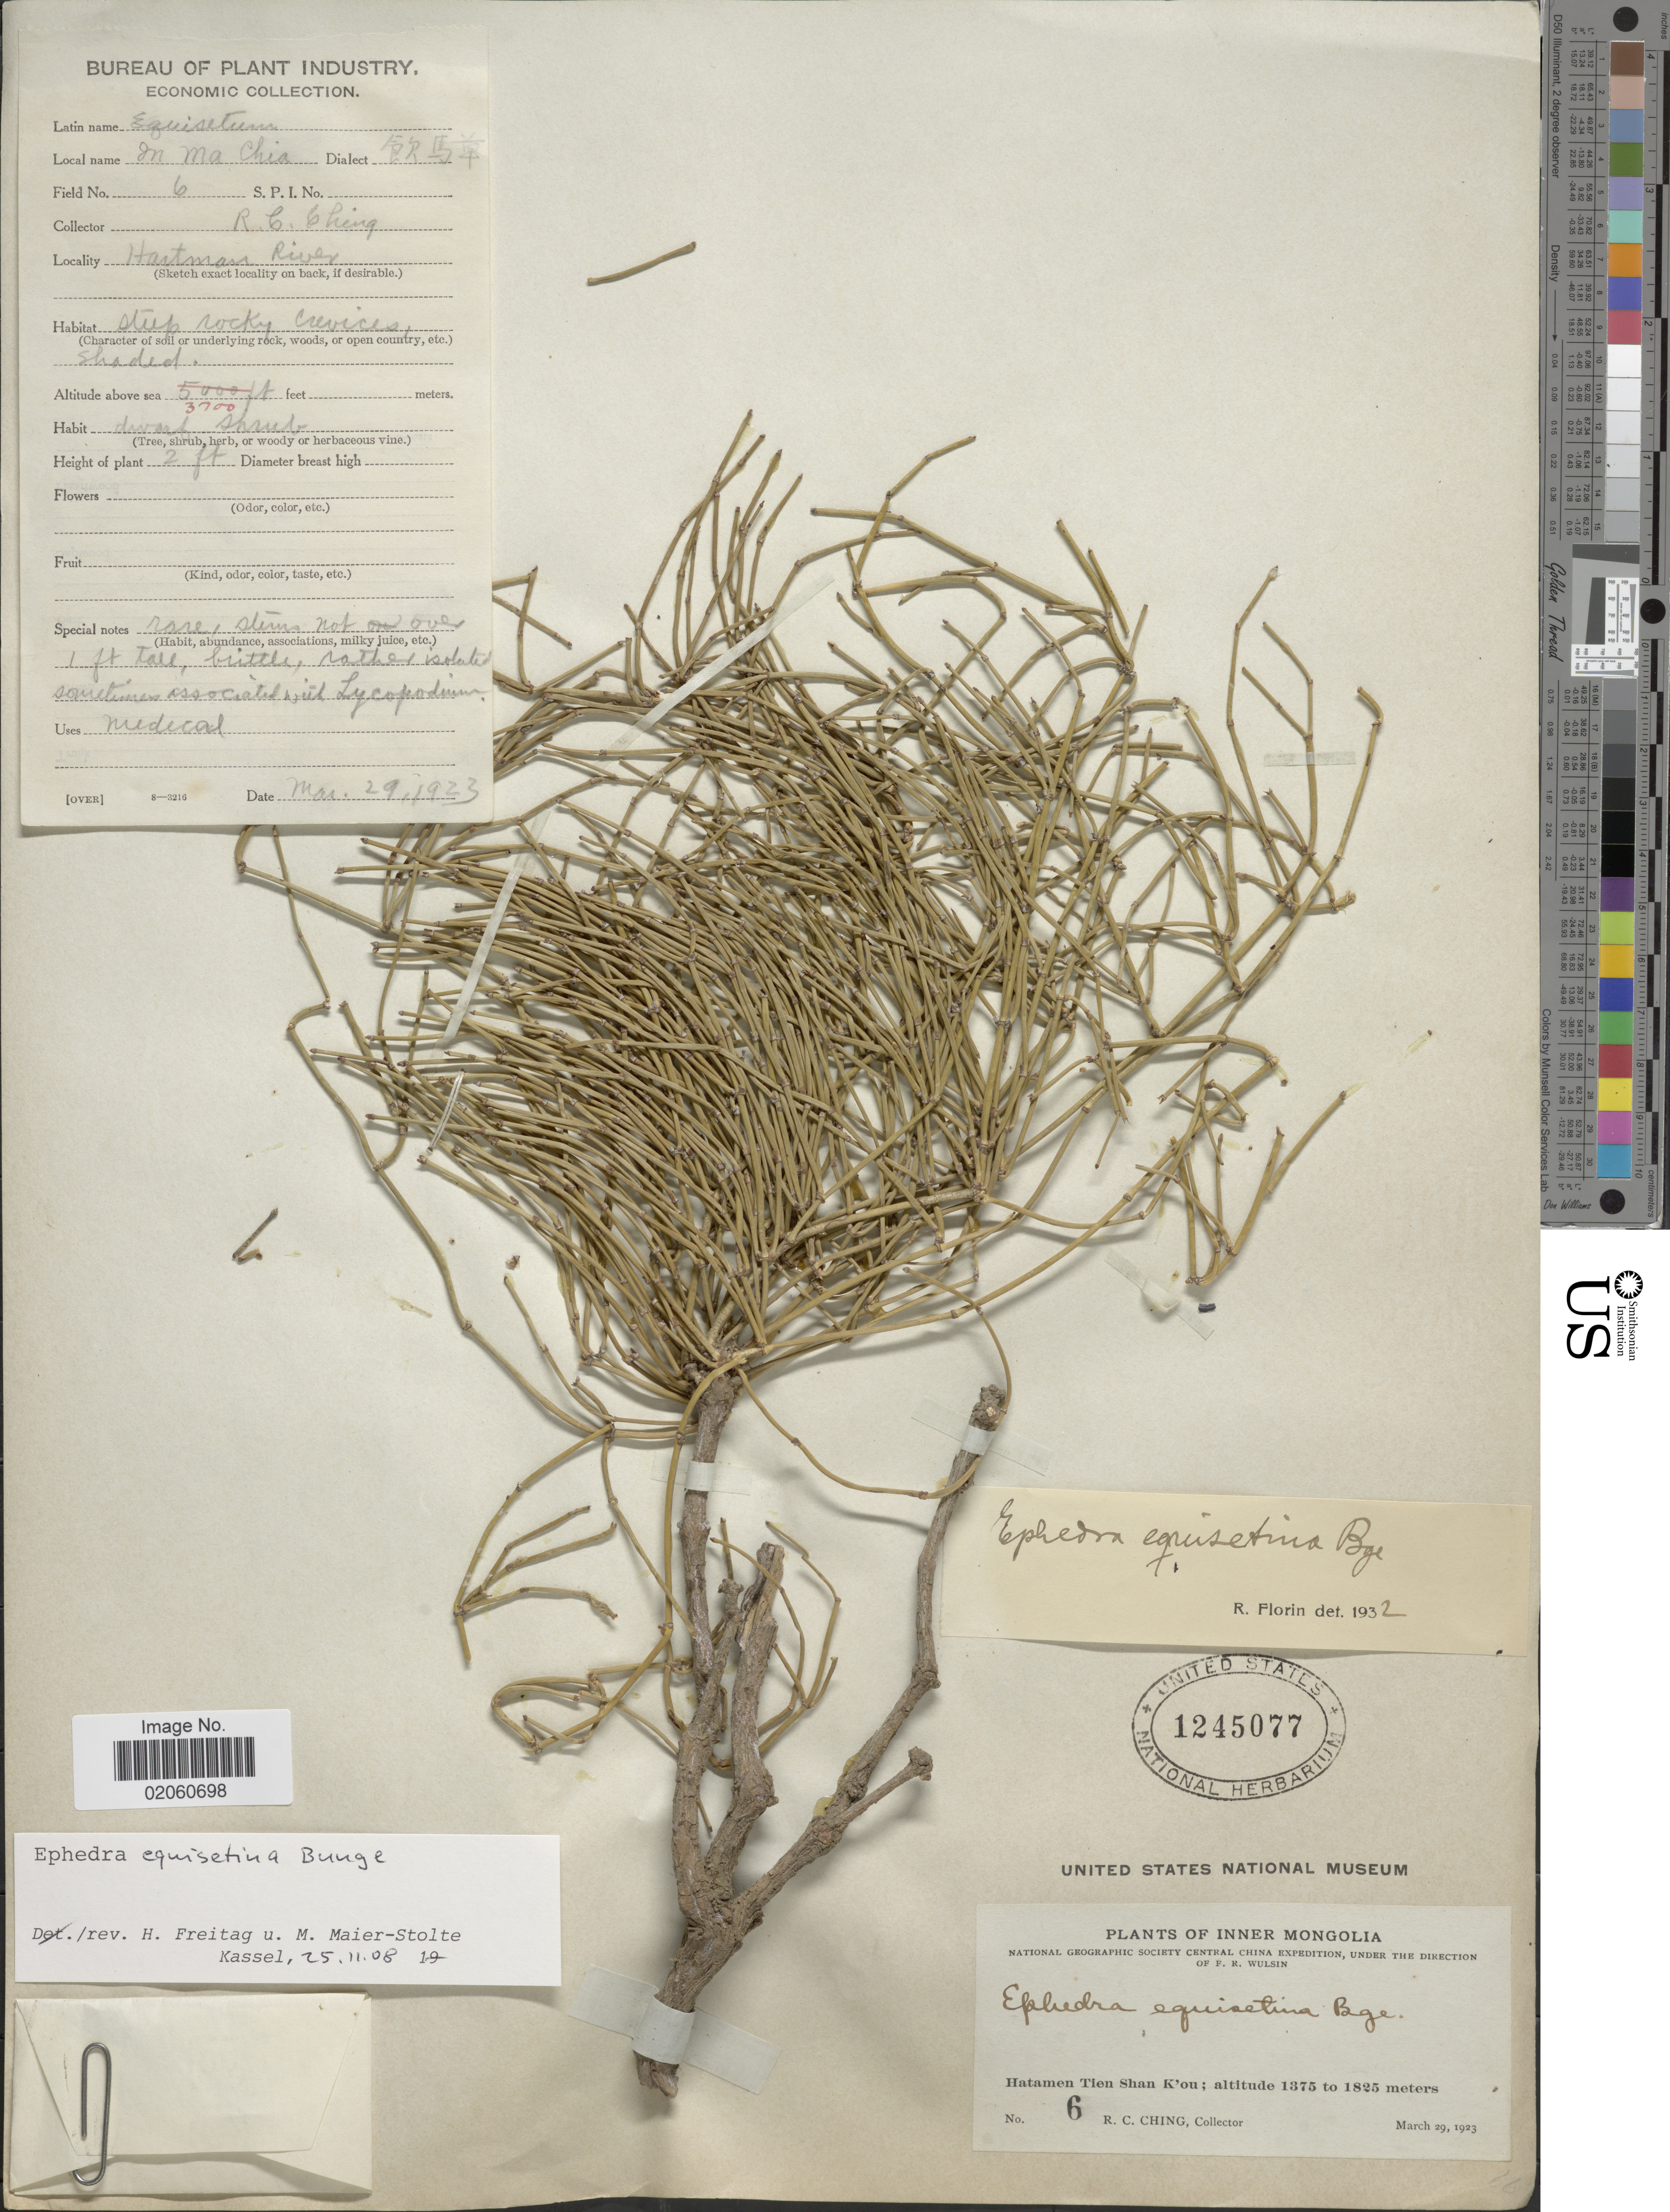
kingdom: Plantae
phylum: Tracheophyta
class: Gnetopsida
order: Ephedrales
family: Ephedraceae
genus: Ephedra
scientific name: Ephedra equisetina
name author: Bunge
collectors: R. C. Ching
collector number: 6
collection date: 1923-03-29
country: China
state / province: Nei Monggol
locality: Inner Mongolia, Hatamen Tien Shan K'ou.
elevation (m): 1375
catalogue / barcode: US 1245077